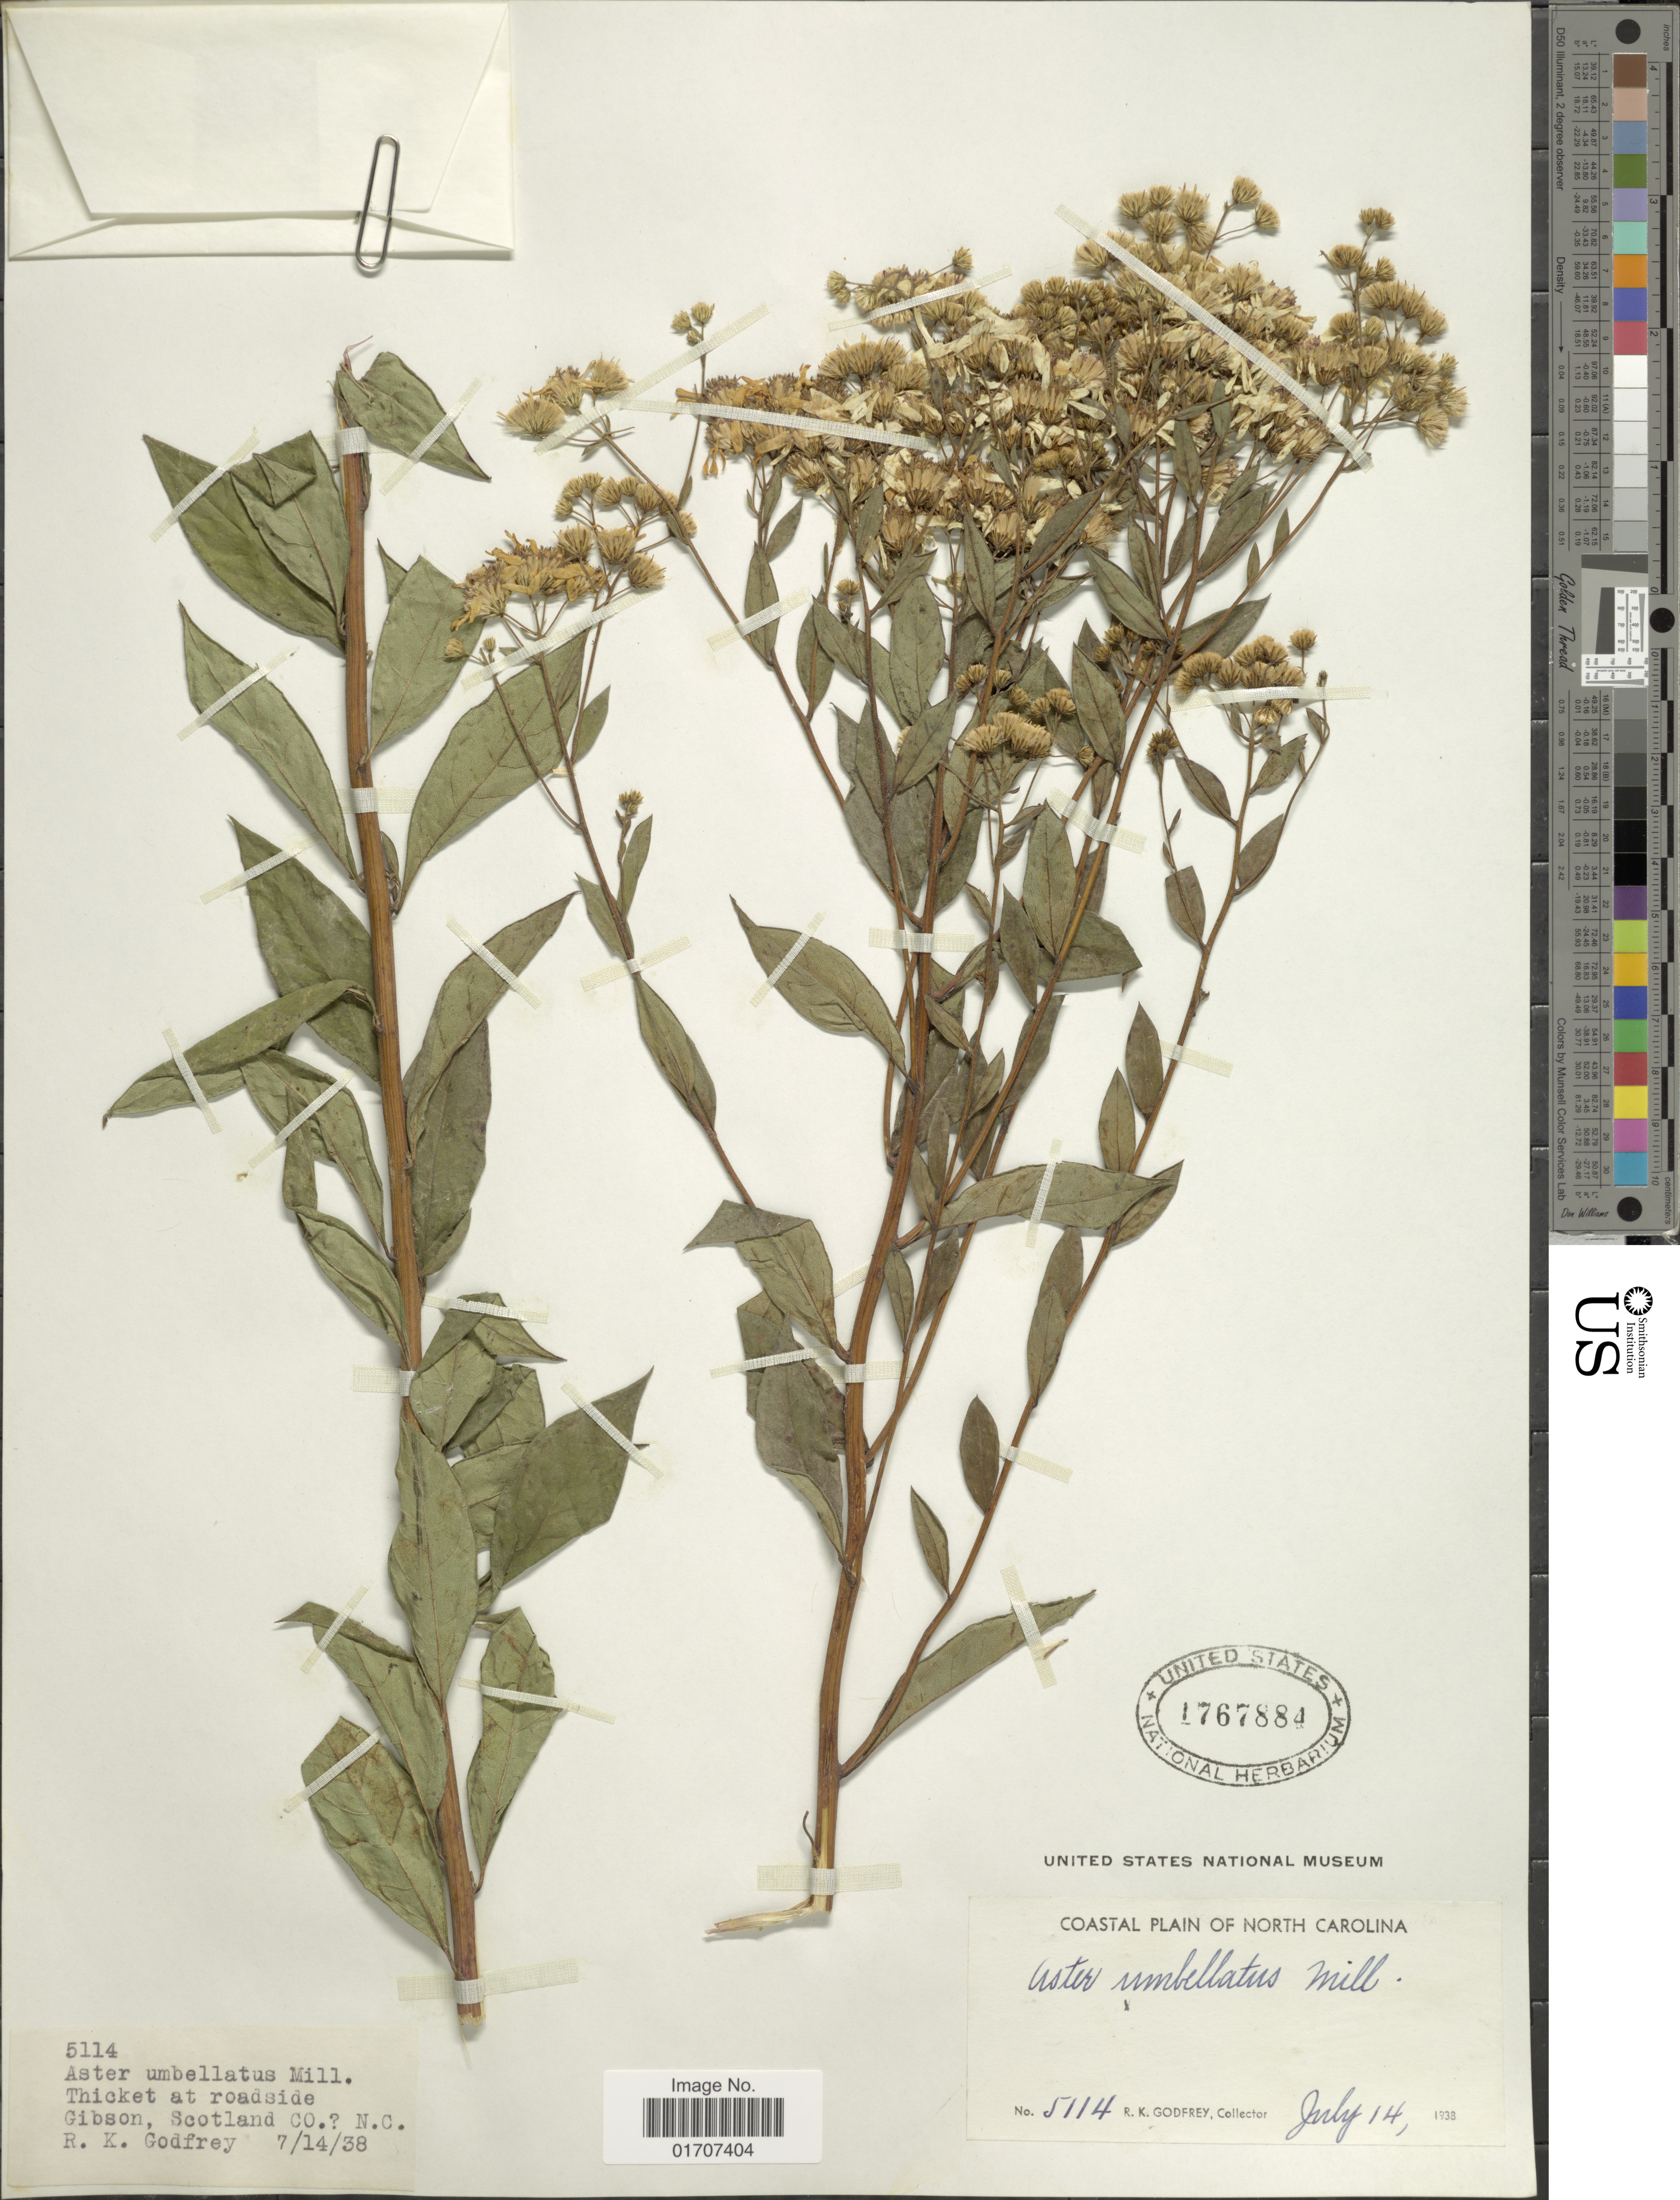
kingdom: Plantae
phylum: Tracheophyta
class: Magnoliopsida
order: Asterales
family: Asteraceae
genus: Doellingeria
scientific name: Doellingeria sericocarpoides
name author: Small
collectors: R. K. Godfrey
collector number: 5114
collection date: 1938-07-14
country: United States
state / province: North Carolina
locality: Coastal Plain of North Carolina, thicket at roadside, Gibson, Scotland Co., N.C.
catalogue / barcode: US 1767884